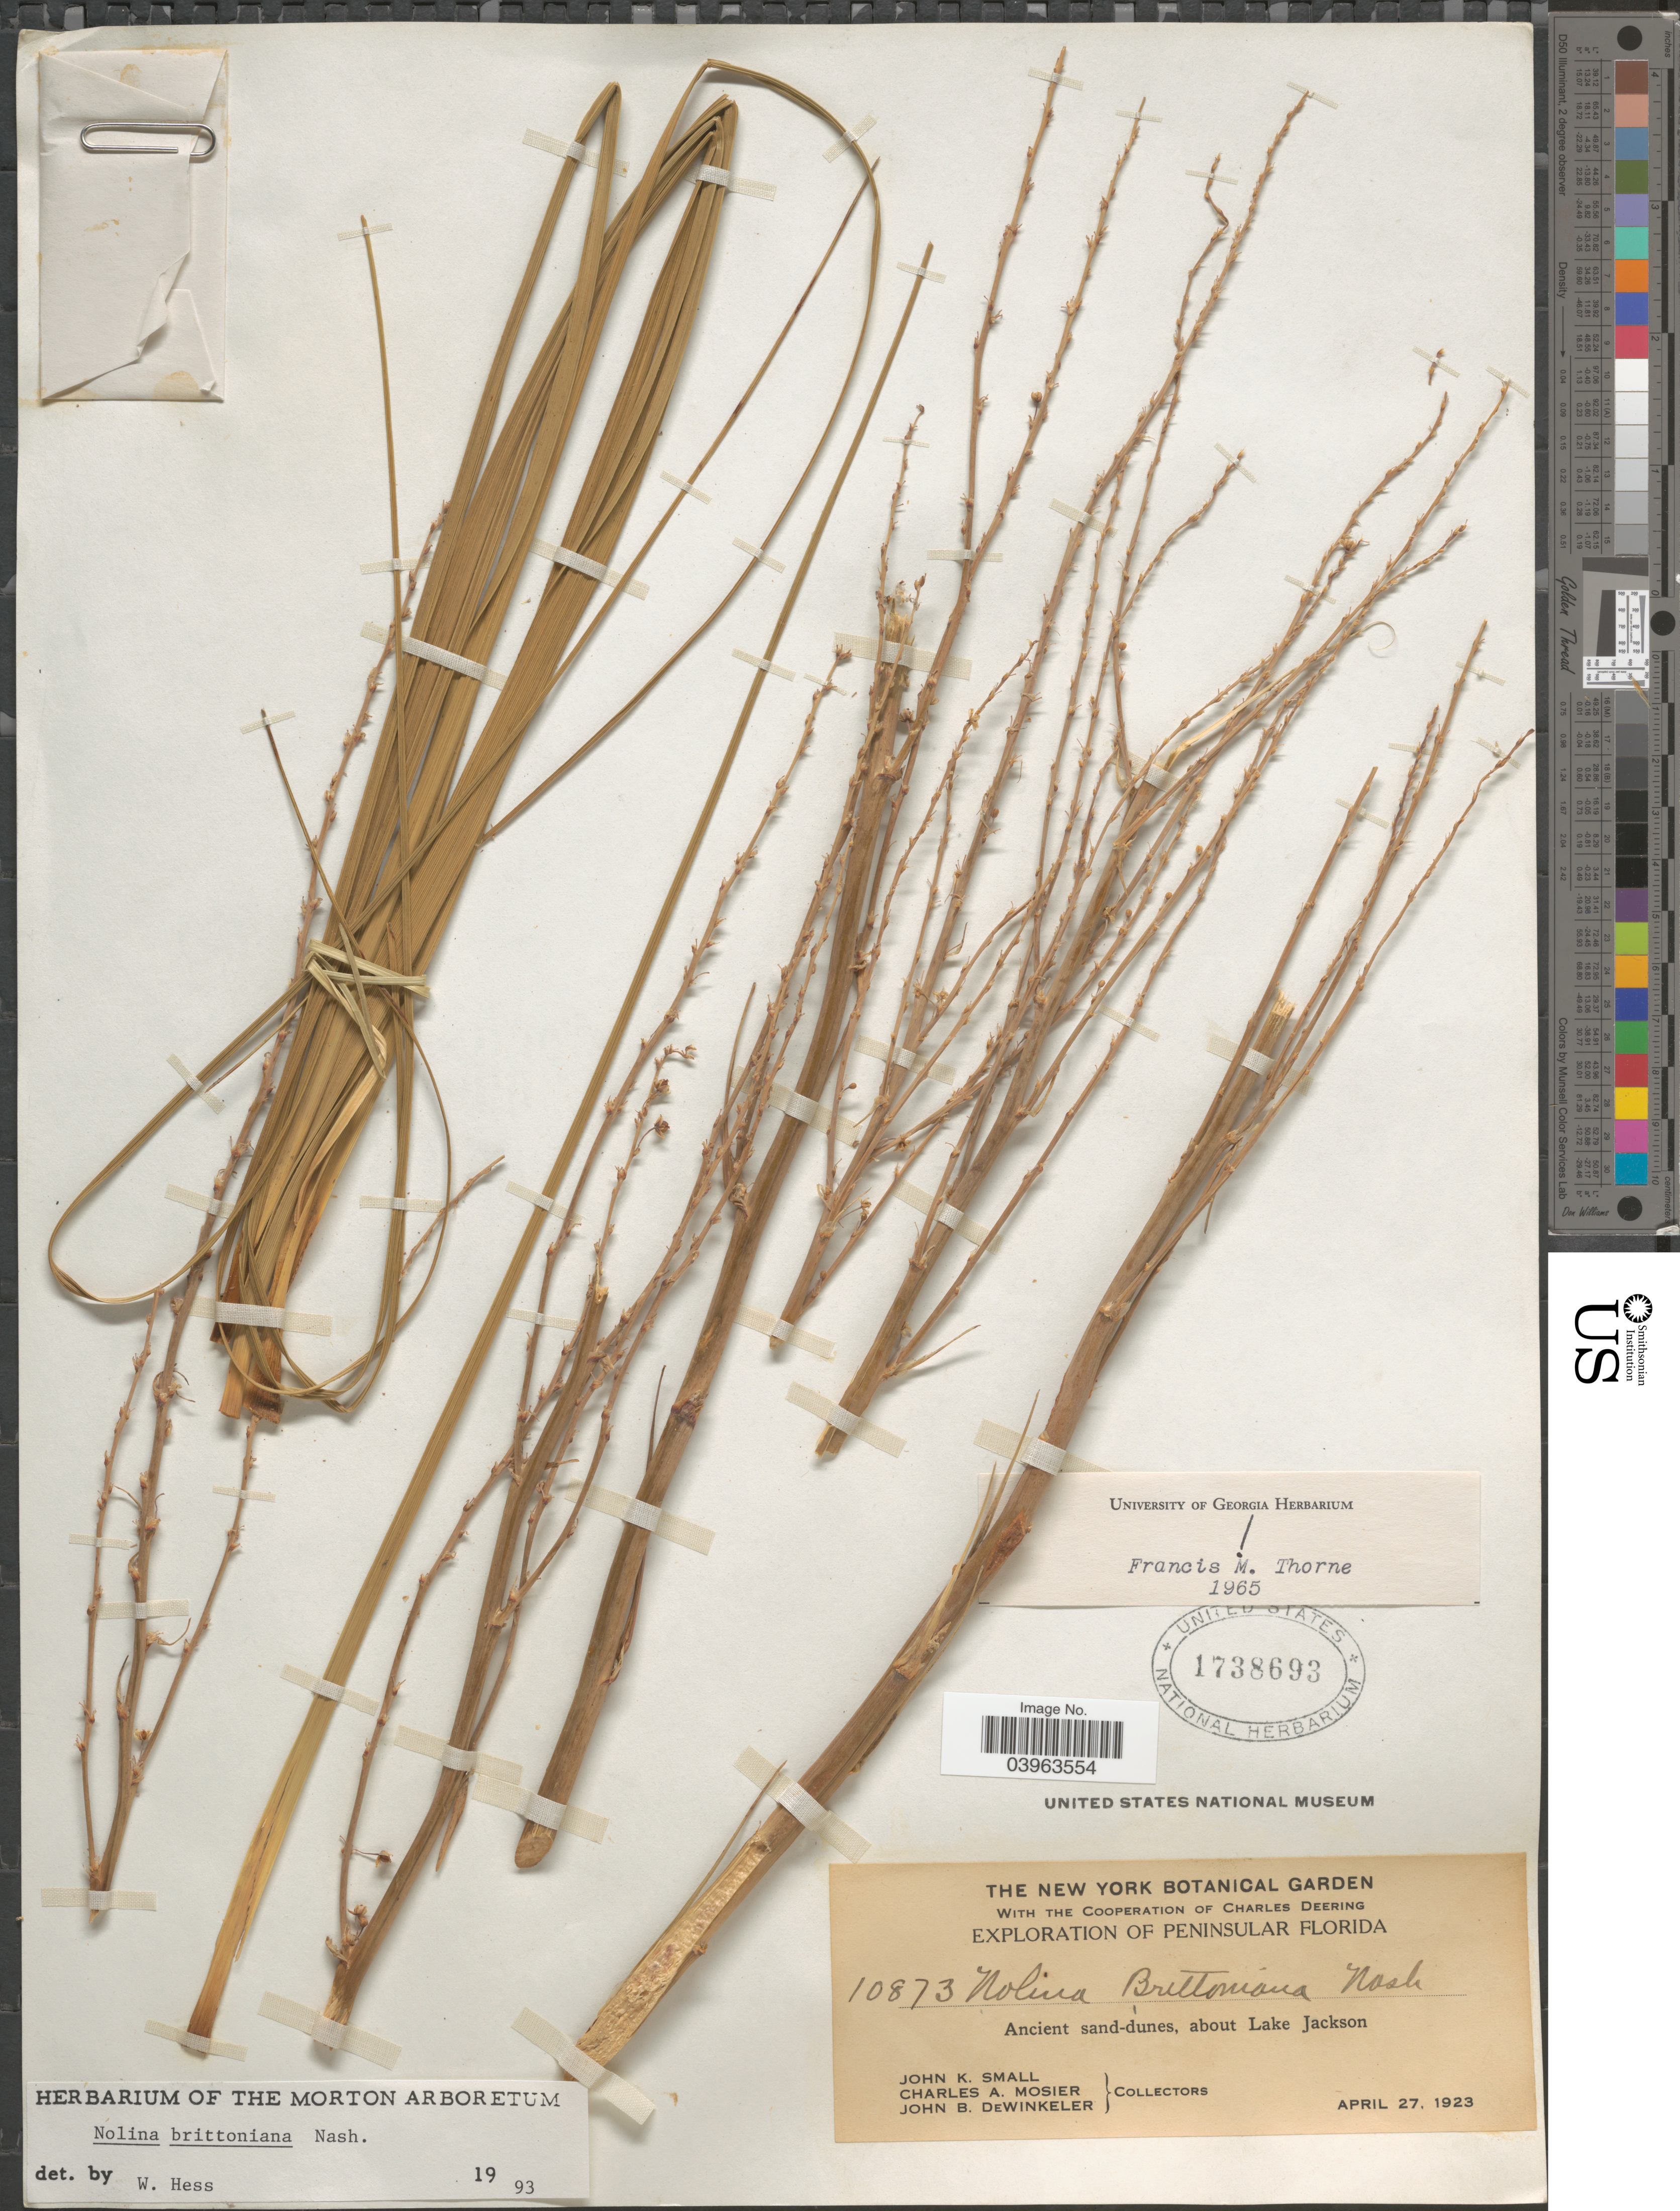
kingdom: Plantae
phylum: Tracheophyta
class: Liliopsida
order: Asparagales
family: Asparagaceae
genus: Nolina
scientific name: Nolina brittoniana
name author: Nash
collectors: J. K. Small, C. A. Mosier & J. B. Dewinkeler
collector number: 10873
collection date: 1923-04-27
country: United States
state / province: Florida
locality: Peninsular Florida. Ancient sand-dunes, about Lake Jackson.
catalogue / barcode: US 1738693